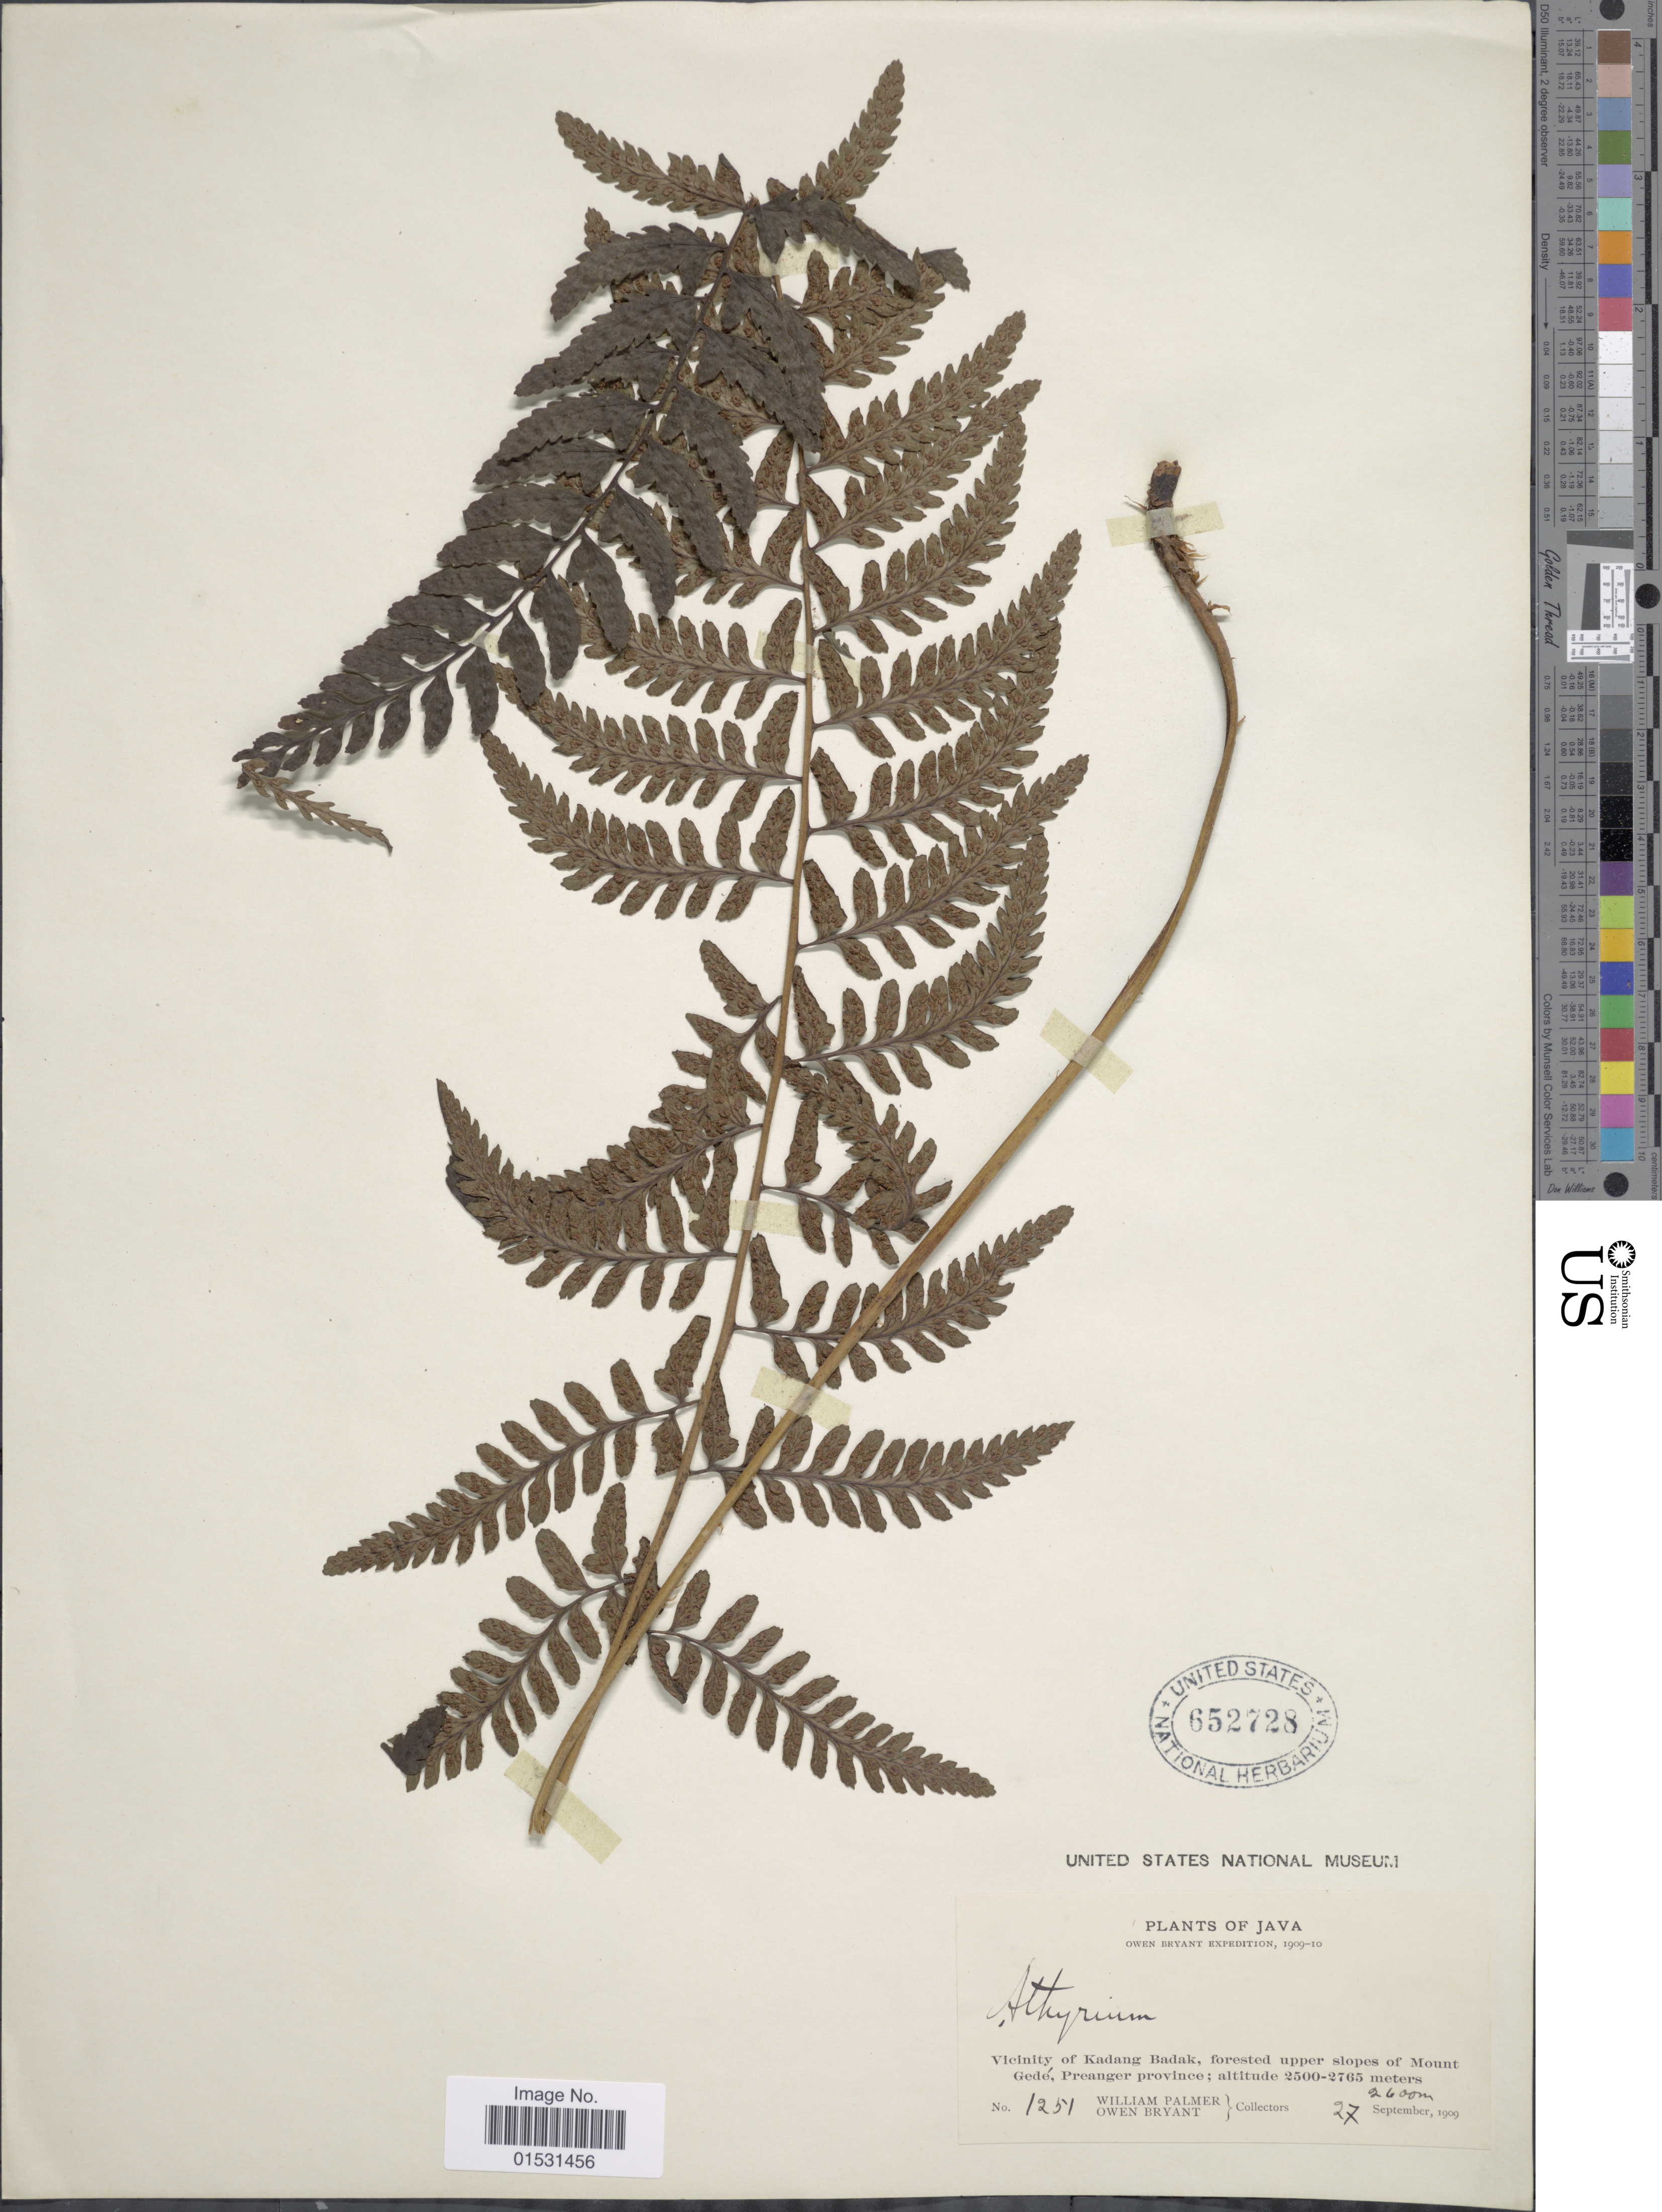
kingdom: Plantae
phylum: Tracheophyta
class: Polypodiopsida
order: Polypodiales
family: Athyriaceae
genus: Athyrium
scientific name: Athyrium macrocarpon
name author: Bedd.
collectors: W. Palmer & O. Bryant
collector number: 1251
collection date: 1909-09-27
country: Indonesia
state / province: Java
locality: Vicinity of Kadang Badak, forested upper slopes of Mount Gede, Preanger province.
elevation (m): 2600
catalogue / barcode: US 652728